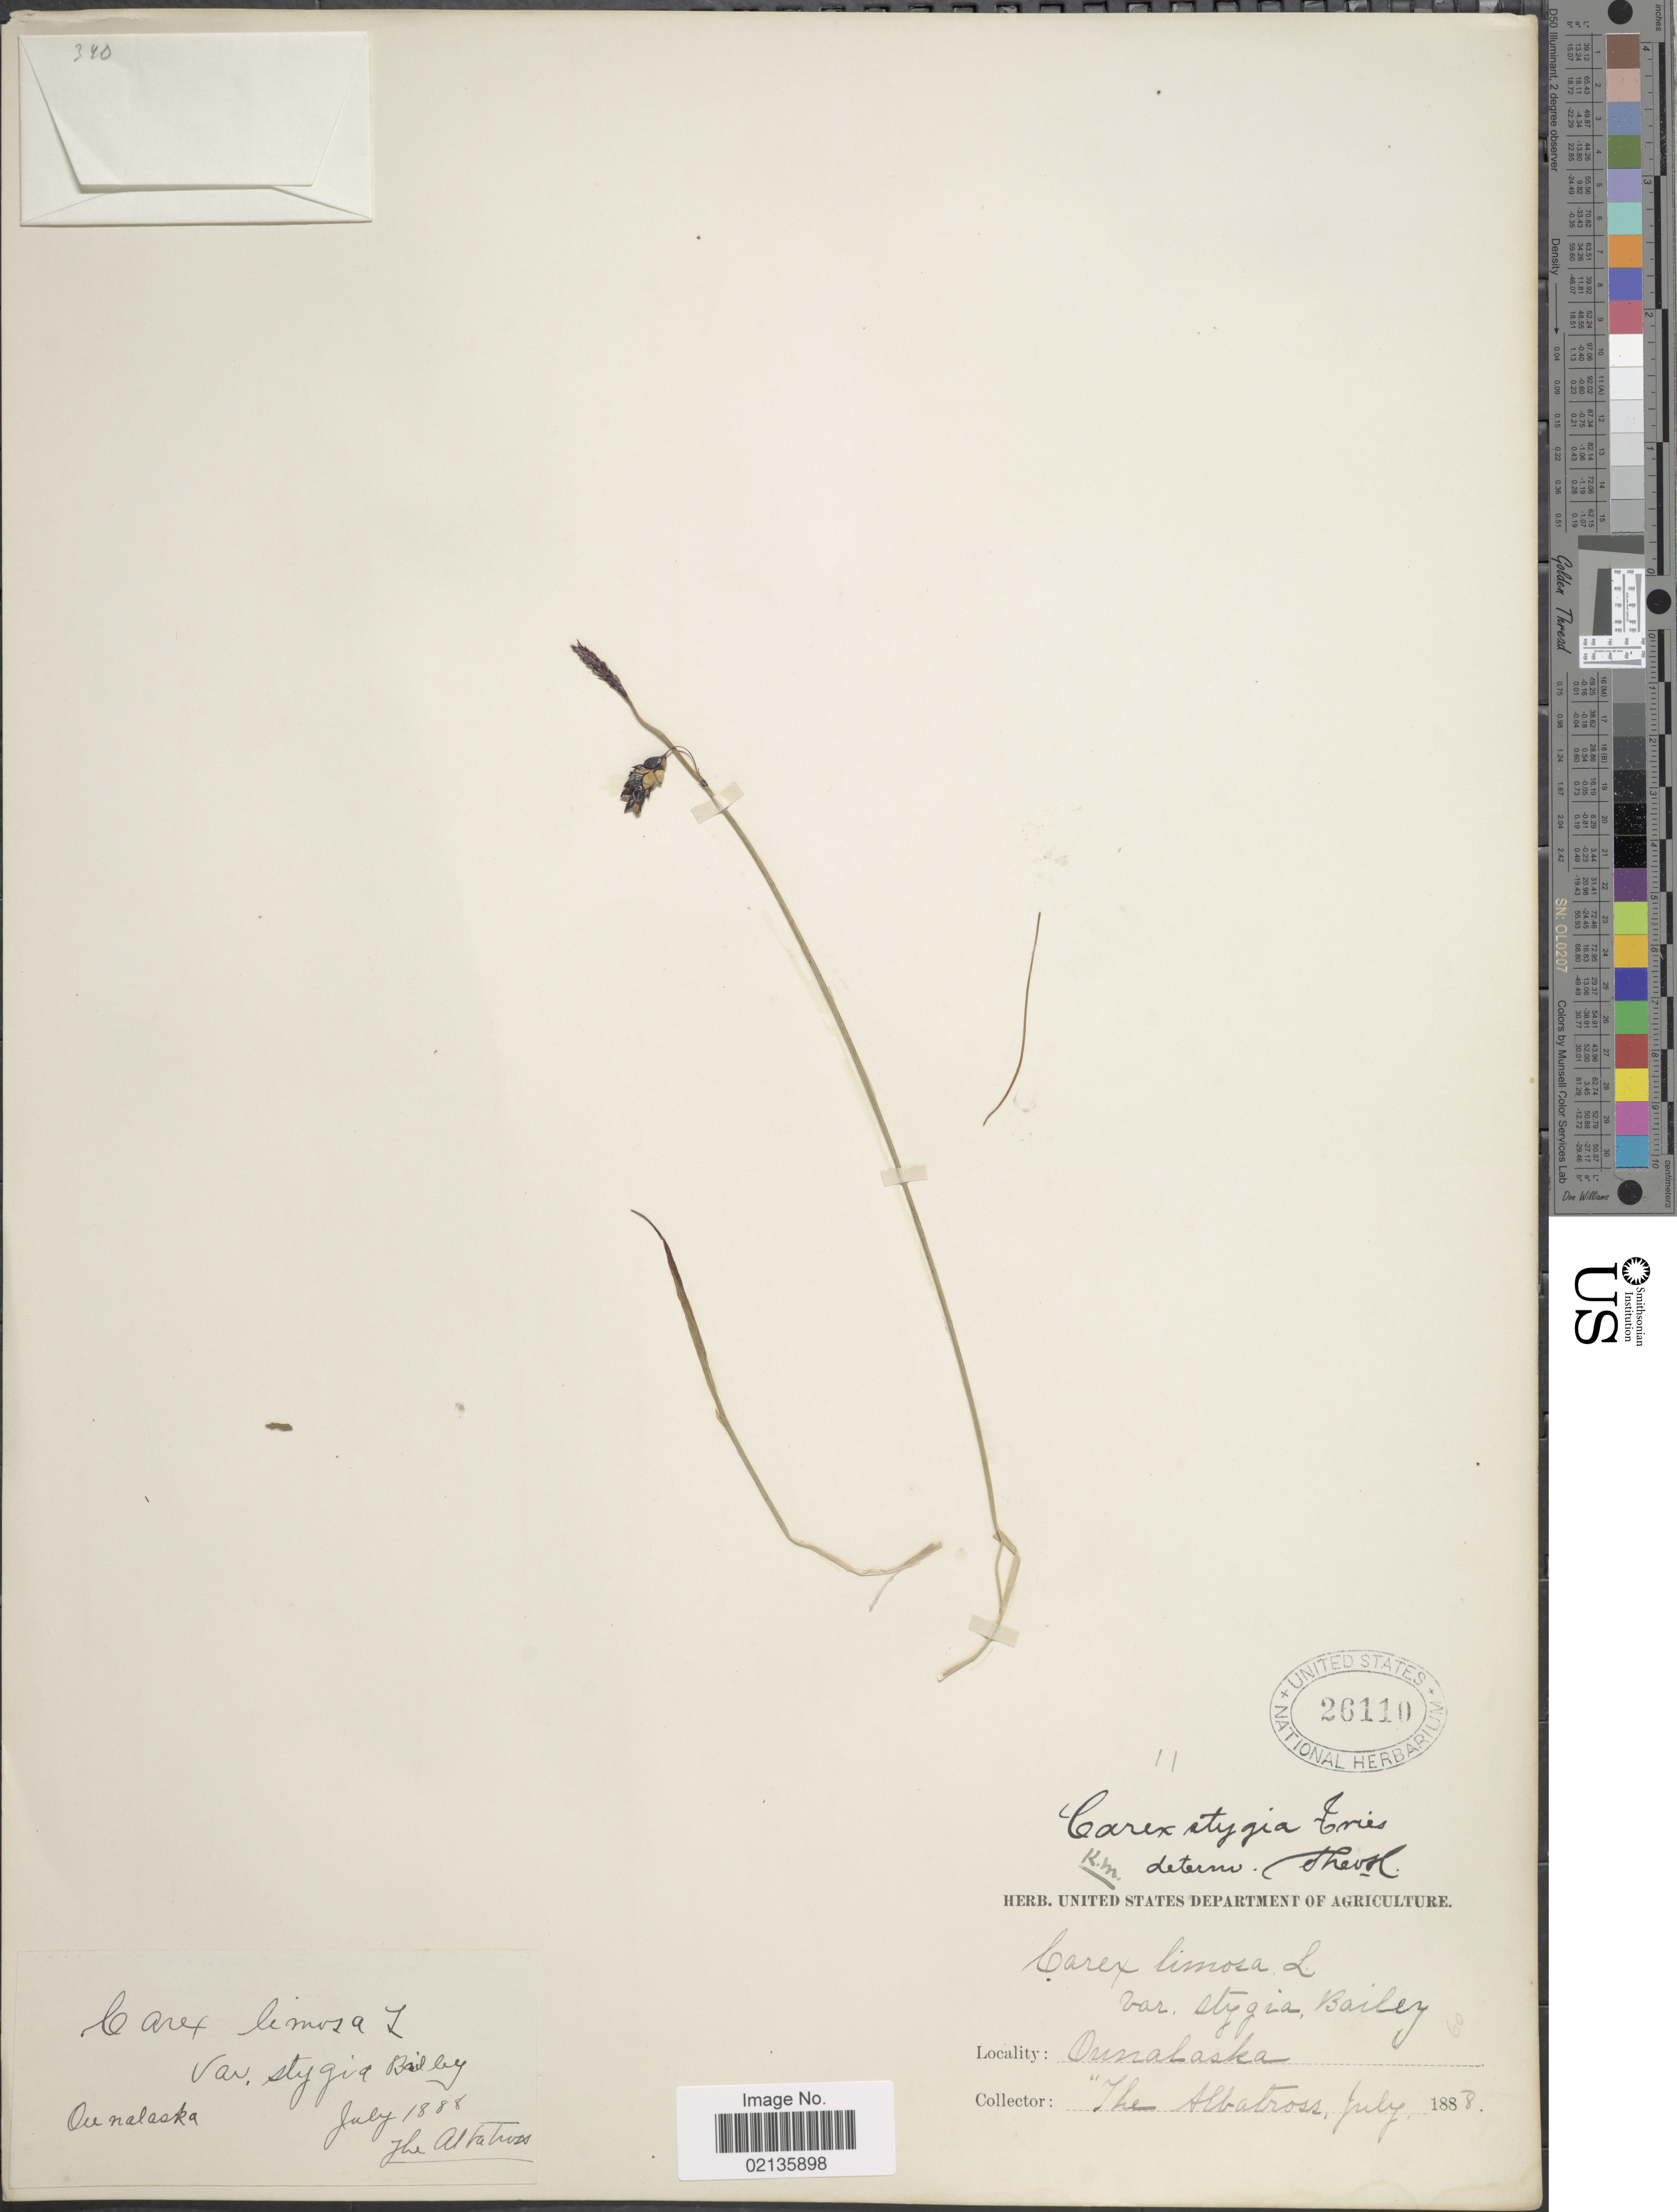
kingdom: Plantae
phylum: Tracheophyta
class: Liliopsida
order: Poales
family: Cyperaceae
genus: Carex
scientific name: Carex x stygia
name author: Fr.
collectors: "The Albatross"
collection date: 1888-07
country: United States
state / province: Alaska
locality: Ounalaska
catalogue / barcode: US 26110